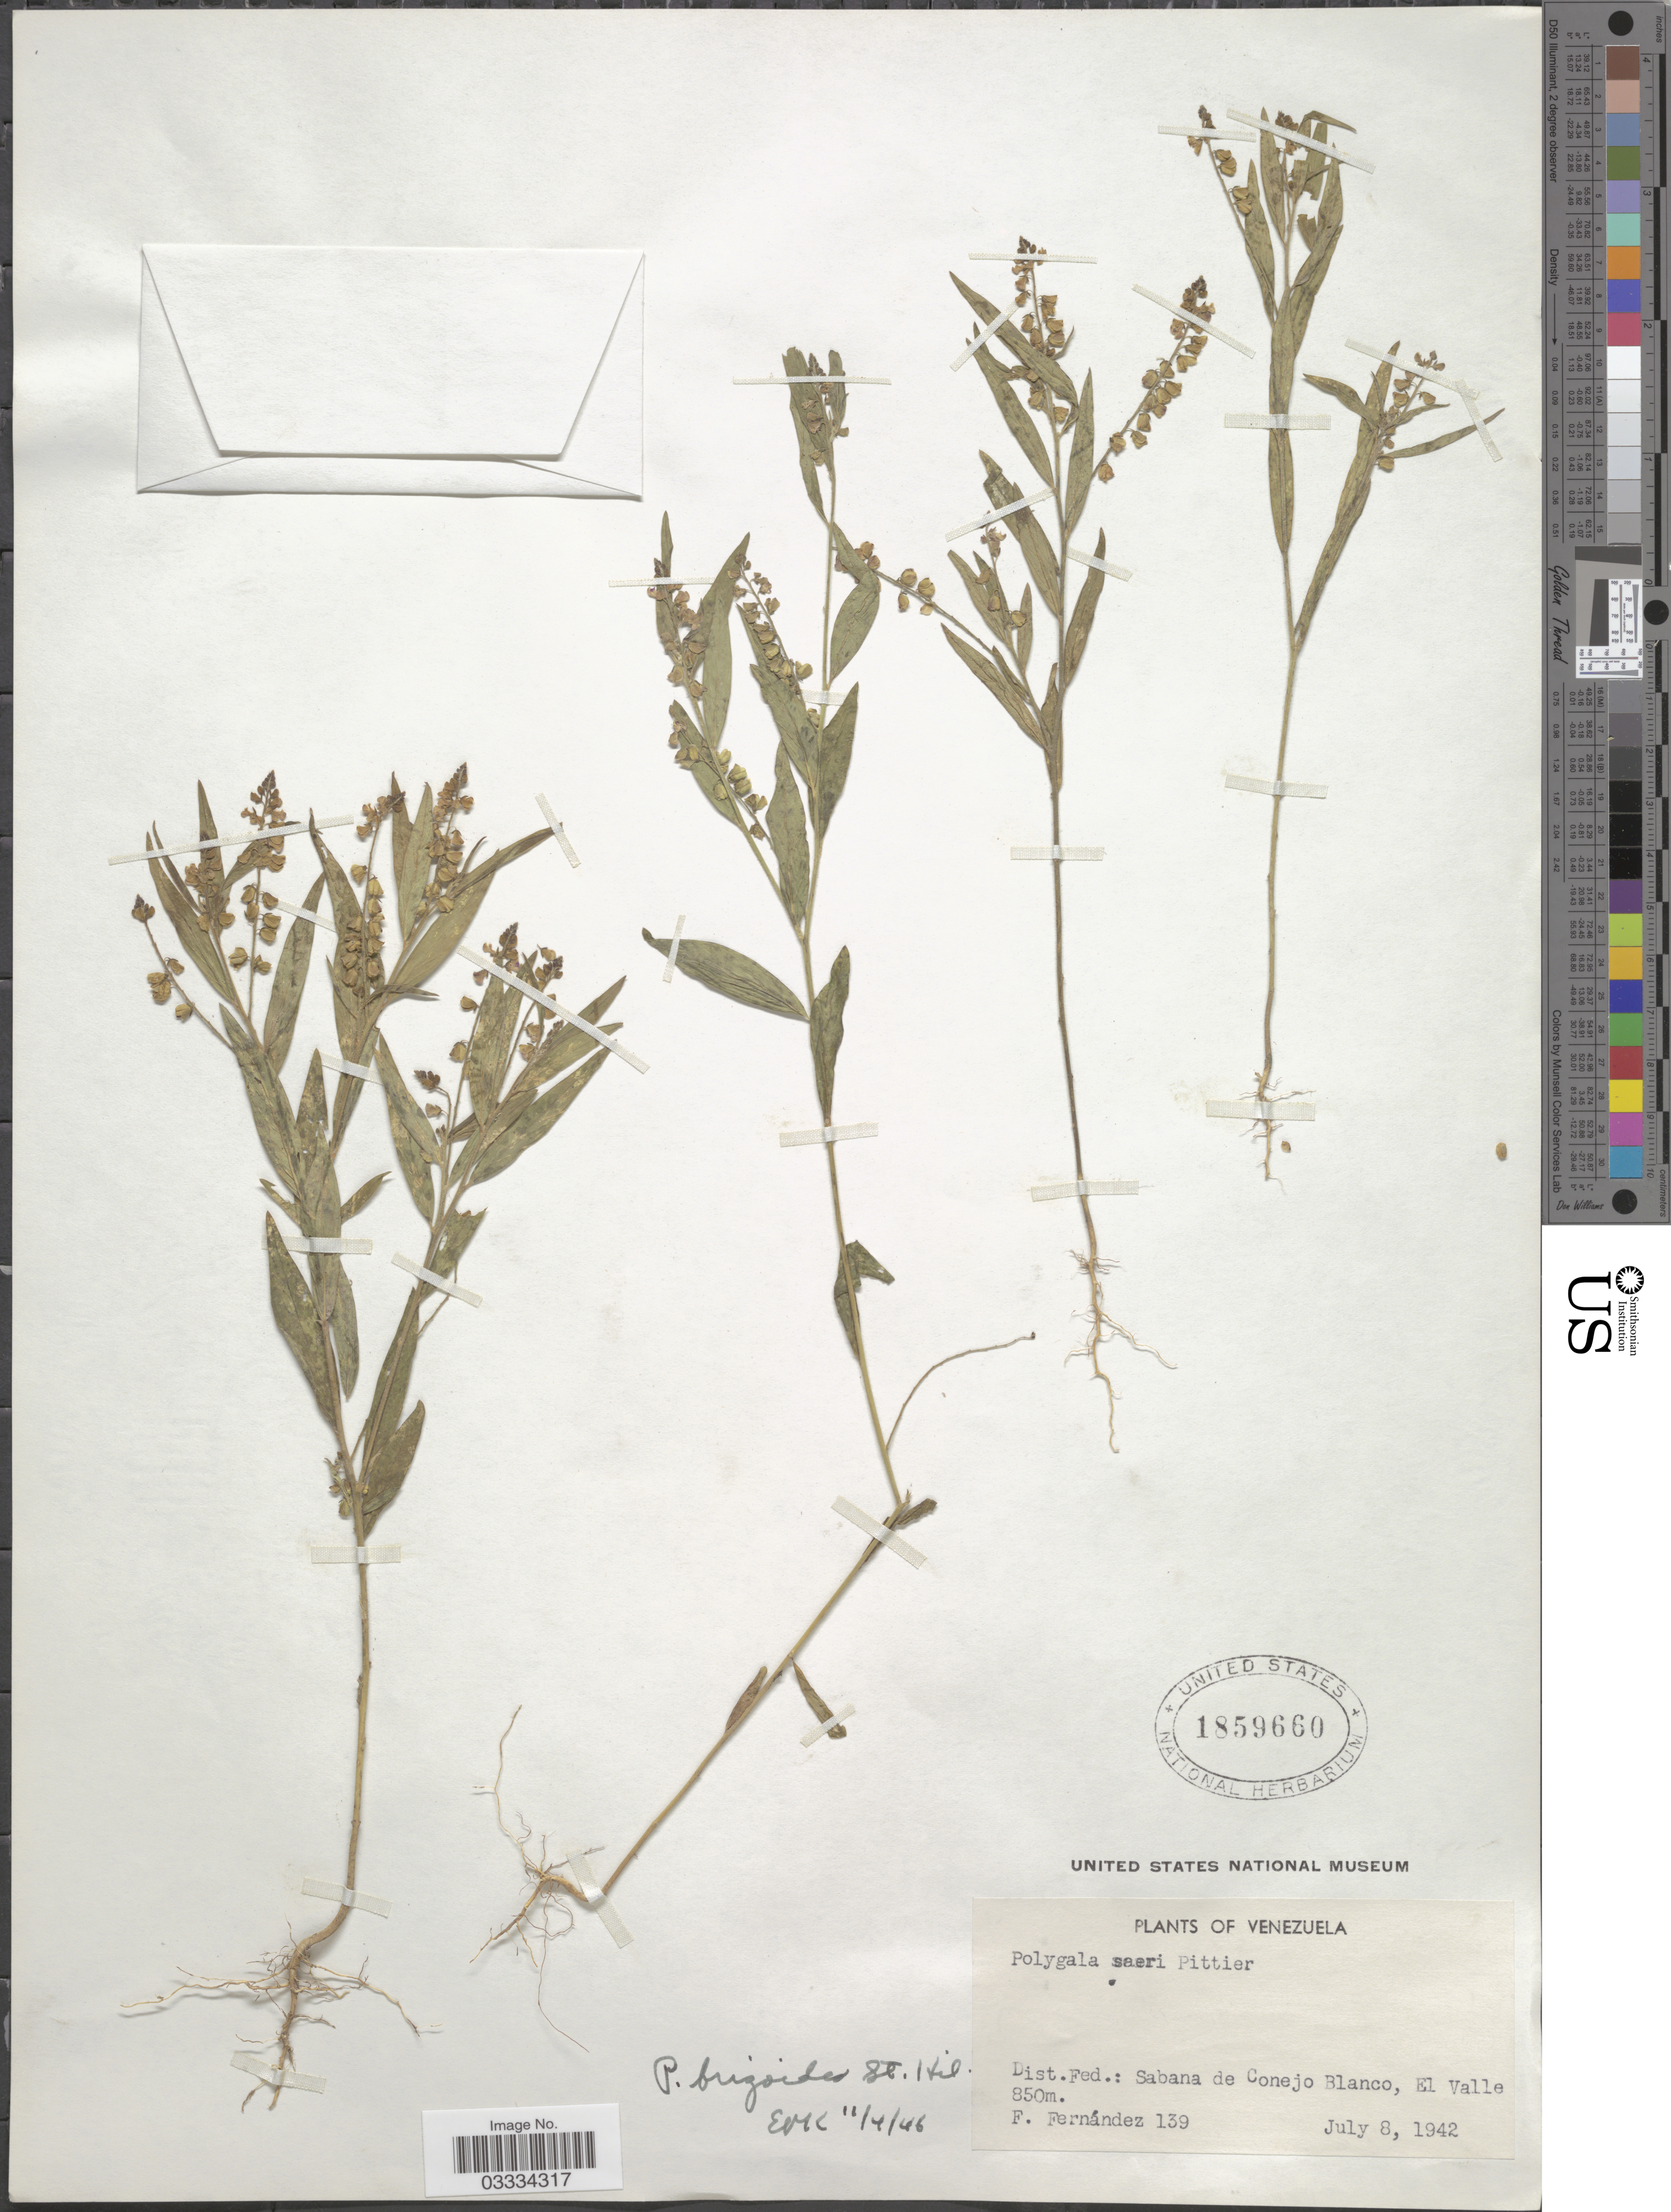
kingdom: Plantae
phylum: Tracheophyta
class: Magnoliopsida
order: Fabales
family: Polygalaceae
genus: Asemeia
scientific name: Asemeia violacea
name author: (Aubl.) J.F.B. Pastore & J.R. Abbott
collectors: F. Fernández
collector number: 139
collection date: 1942-07-08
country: Venezuela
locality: Dist. Fed.: Sabana de Conejo Blanco, El Valle.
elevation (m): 850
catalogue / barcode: US 1859660